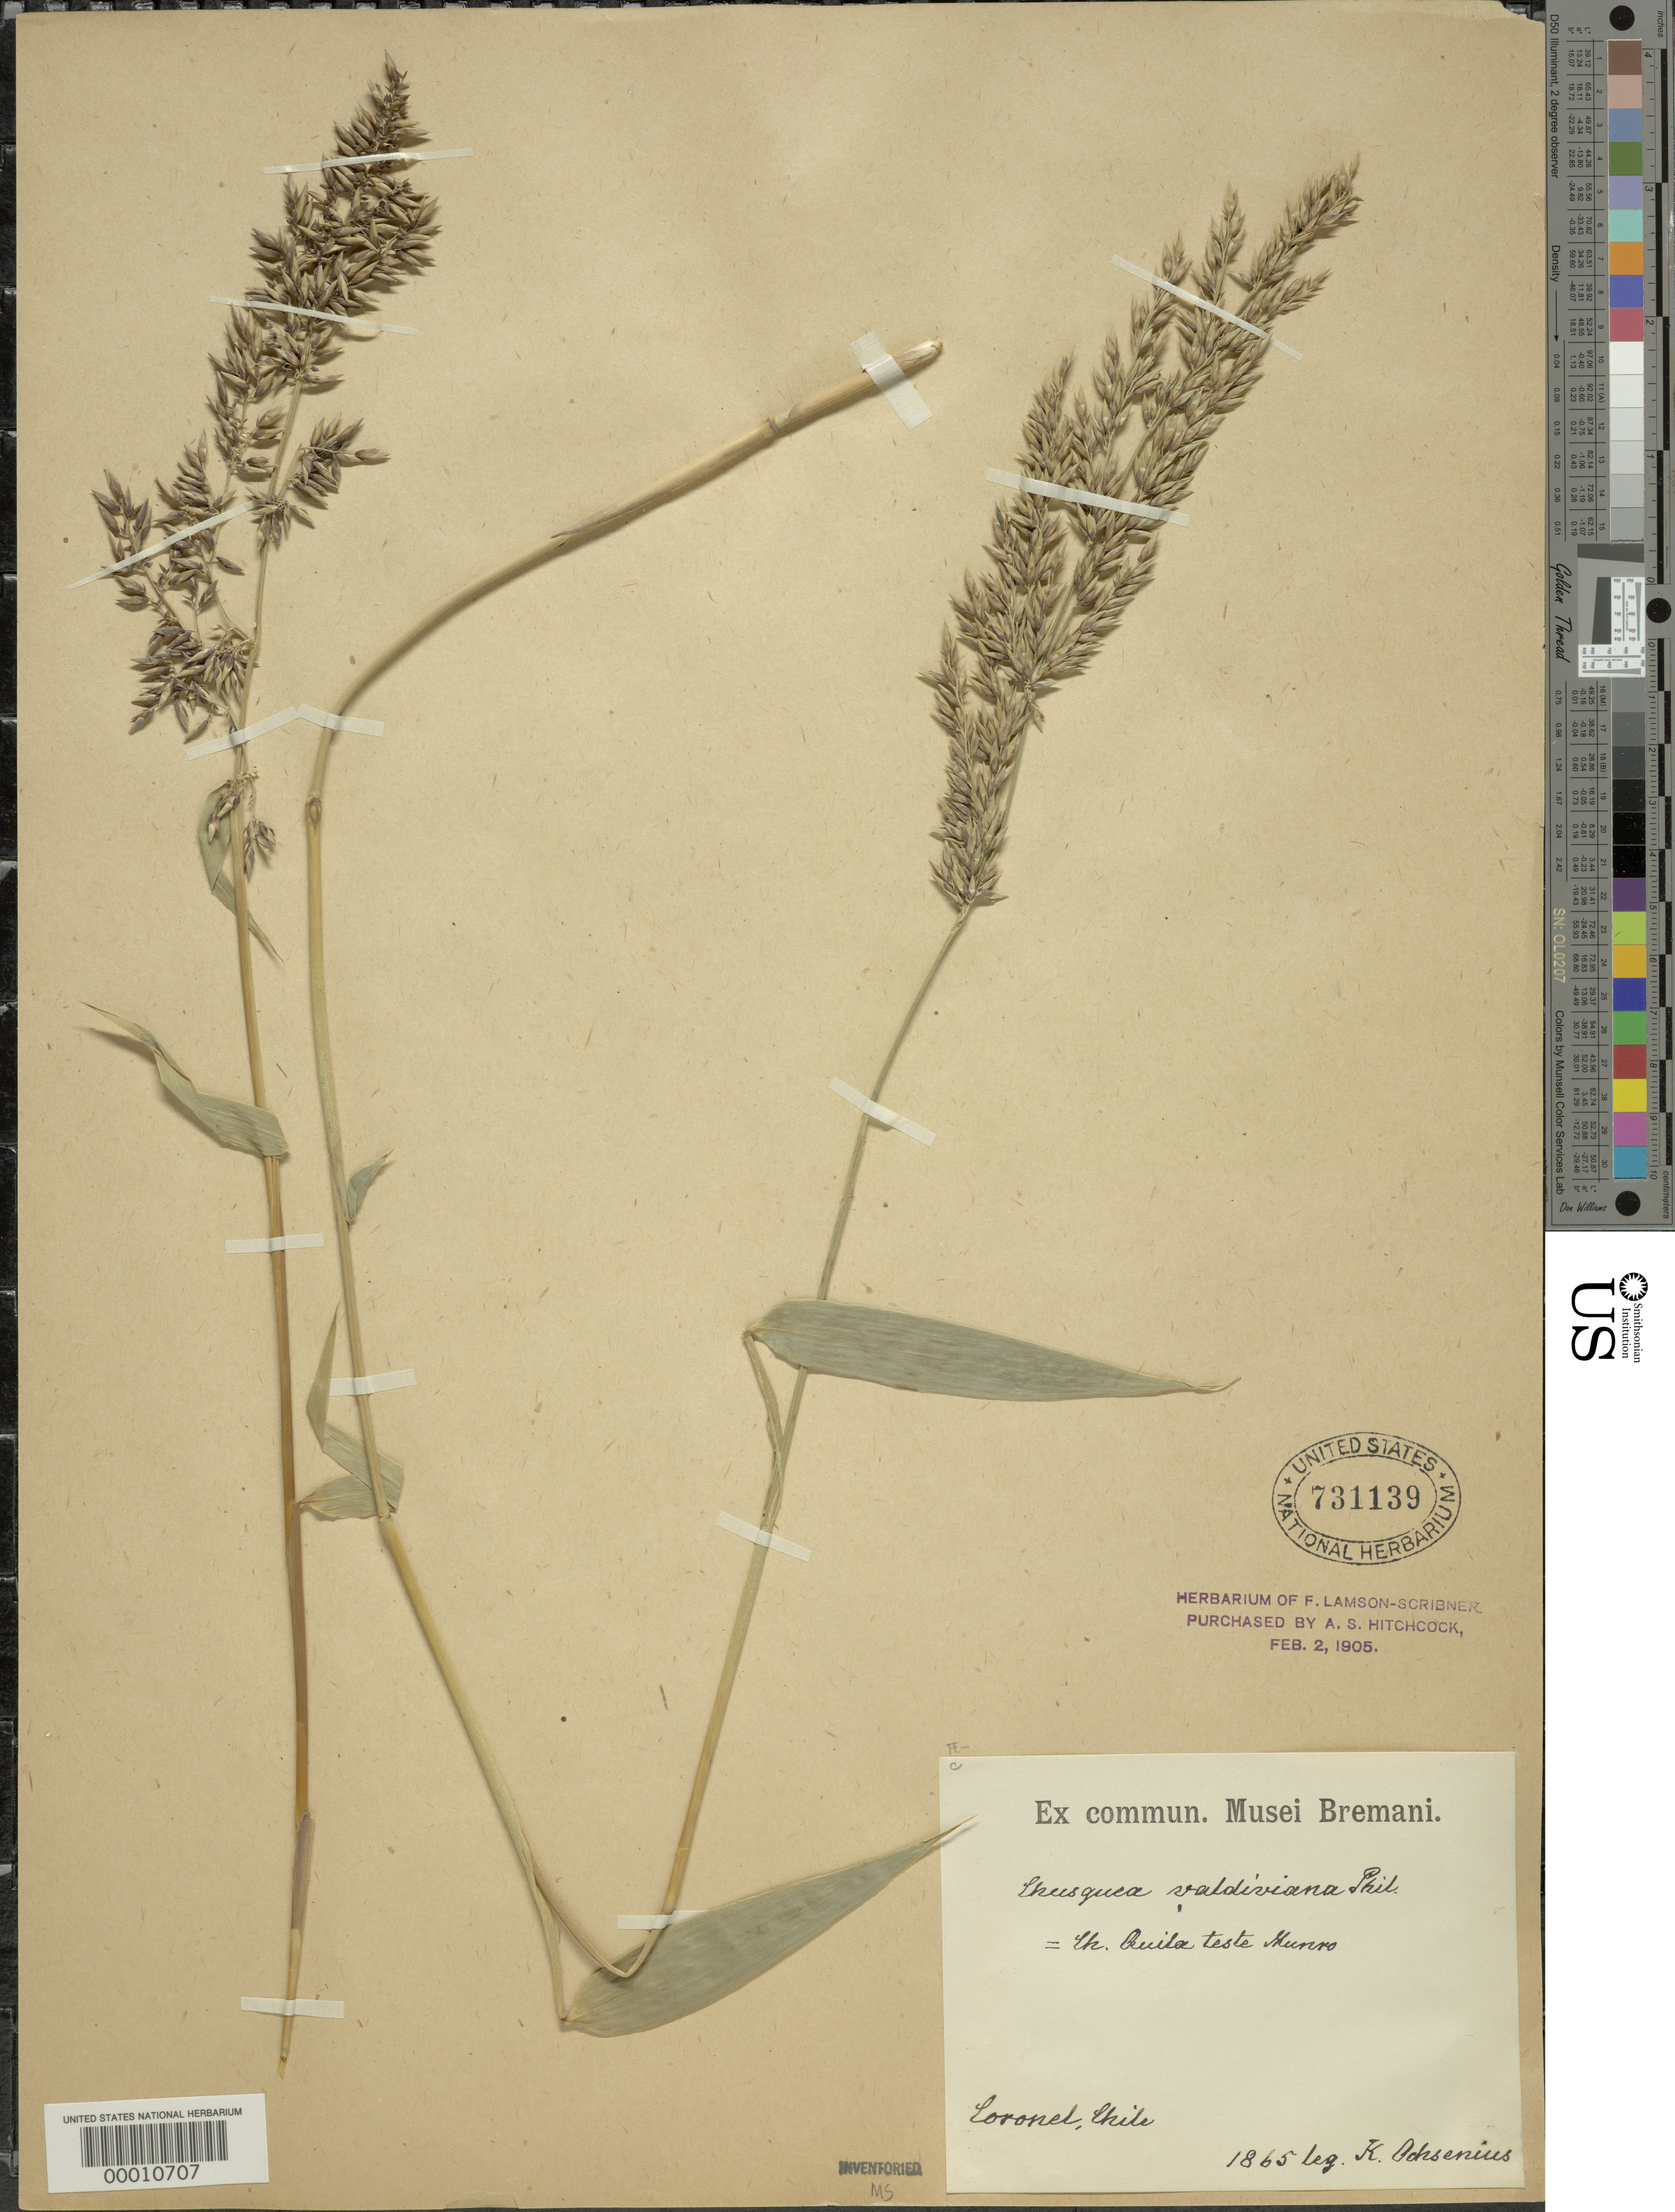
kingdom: Plantae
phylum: Tracheophyta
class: Liliopsida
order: Poales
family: Poaceae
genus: Chusquea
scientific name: Chusquea valdiviensis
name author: É. Desv. in Gay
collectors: K. Ochsenius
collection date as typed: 1865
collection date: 1865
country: Chile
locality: Coronel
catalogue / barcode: US 731139